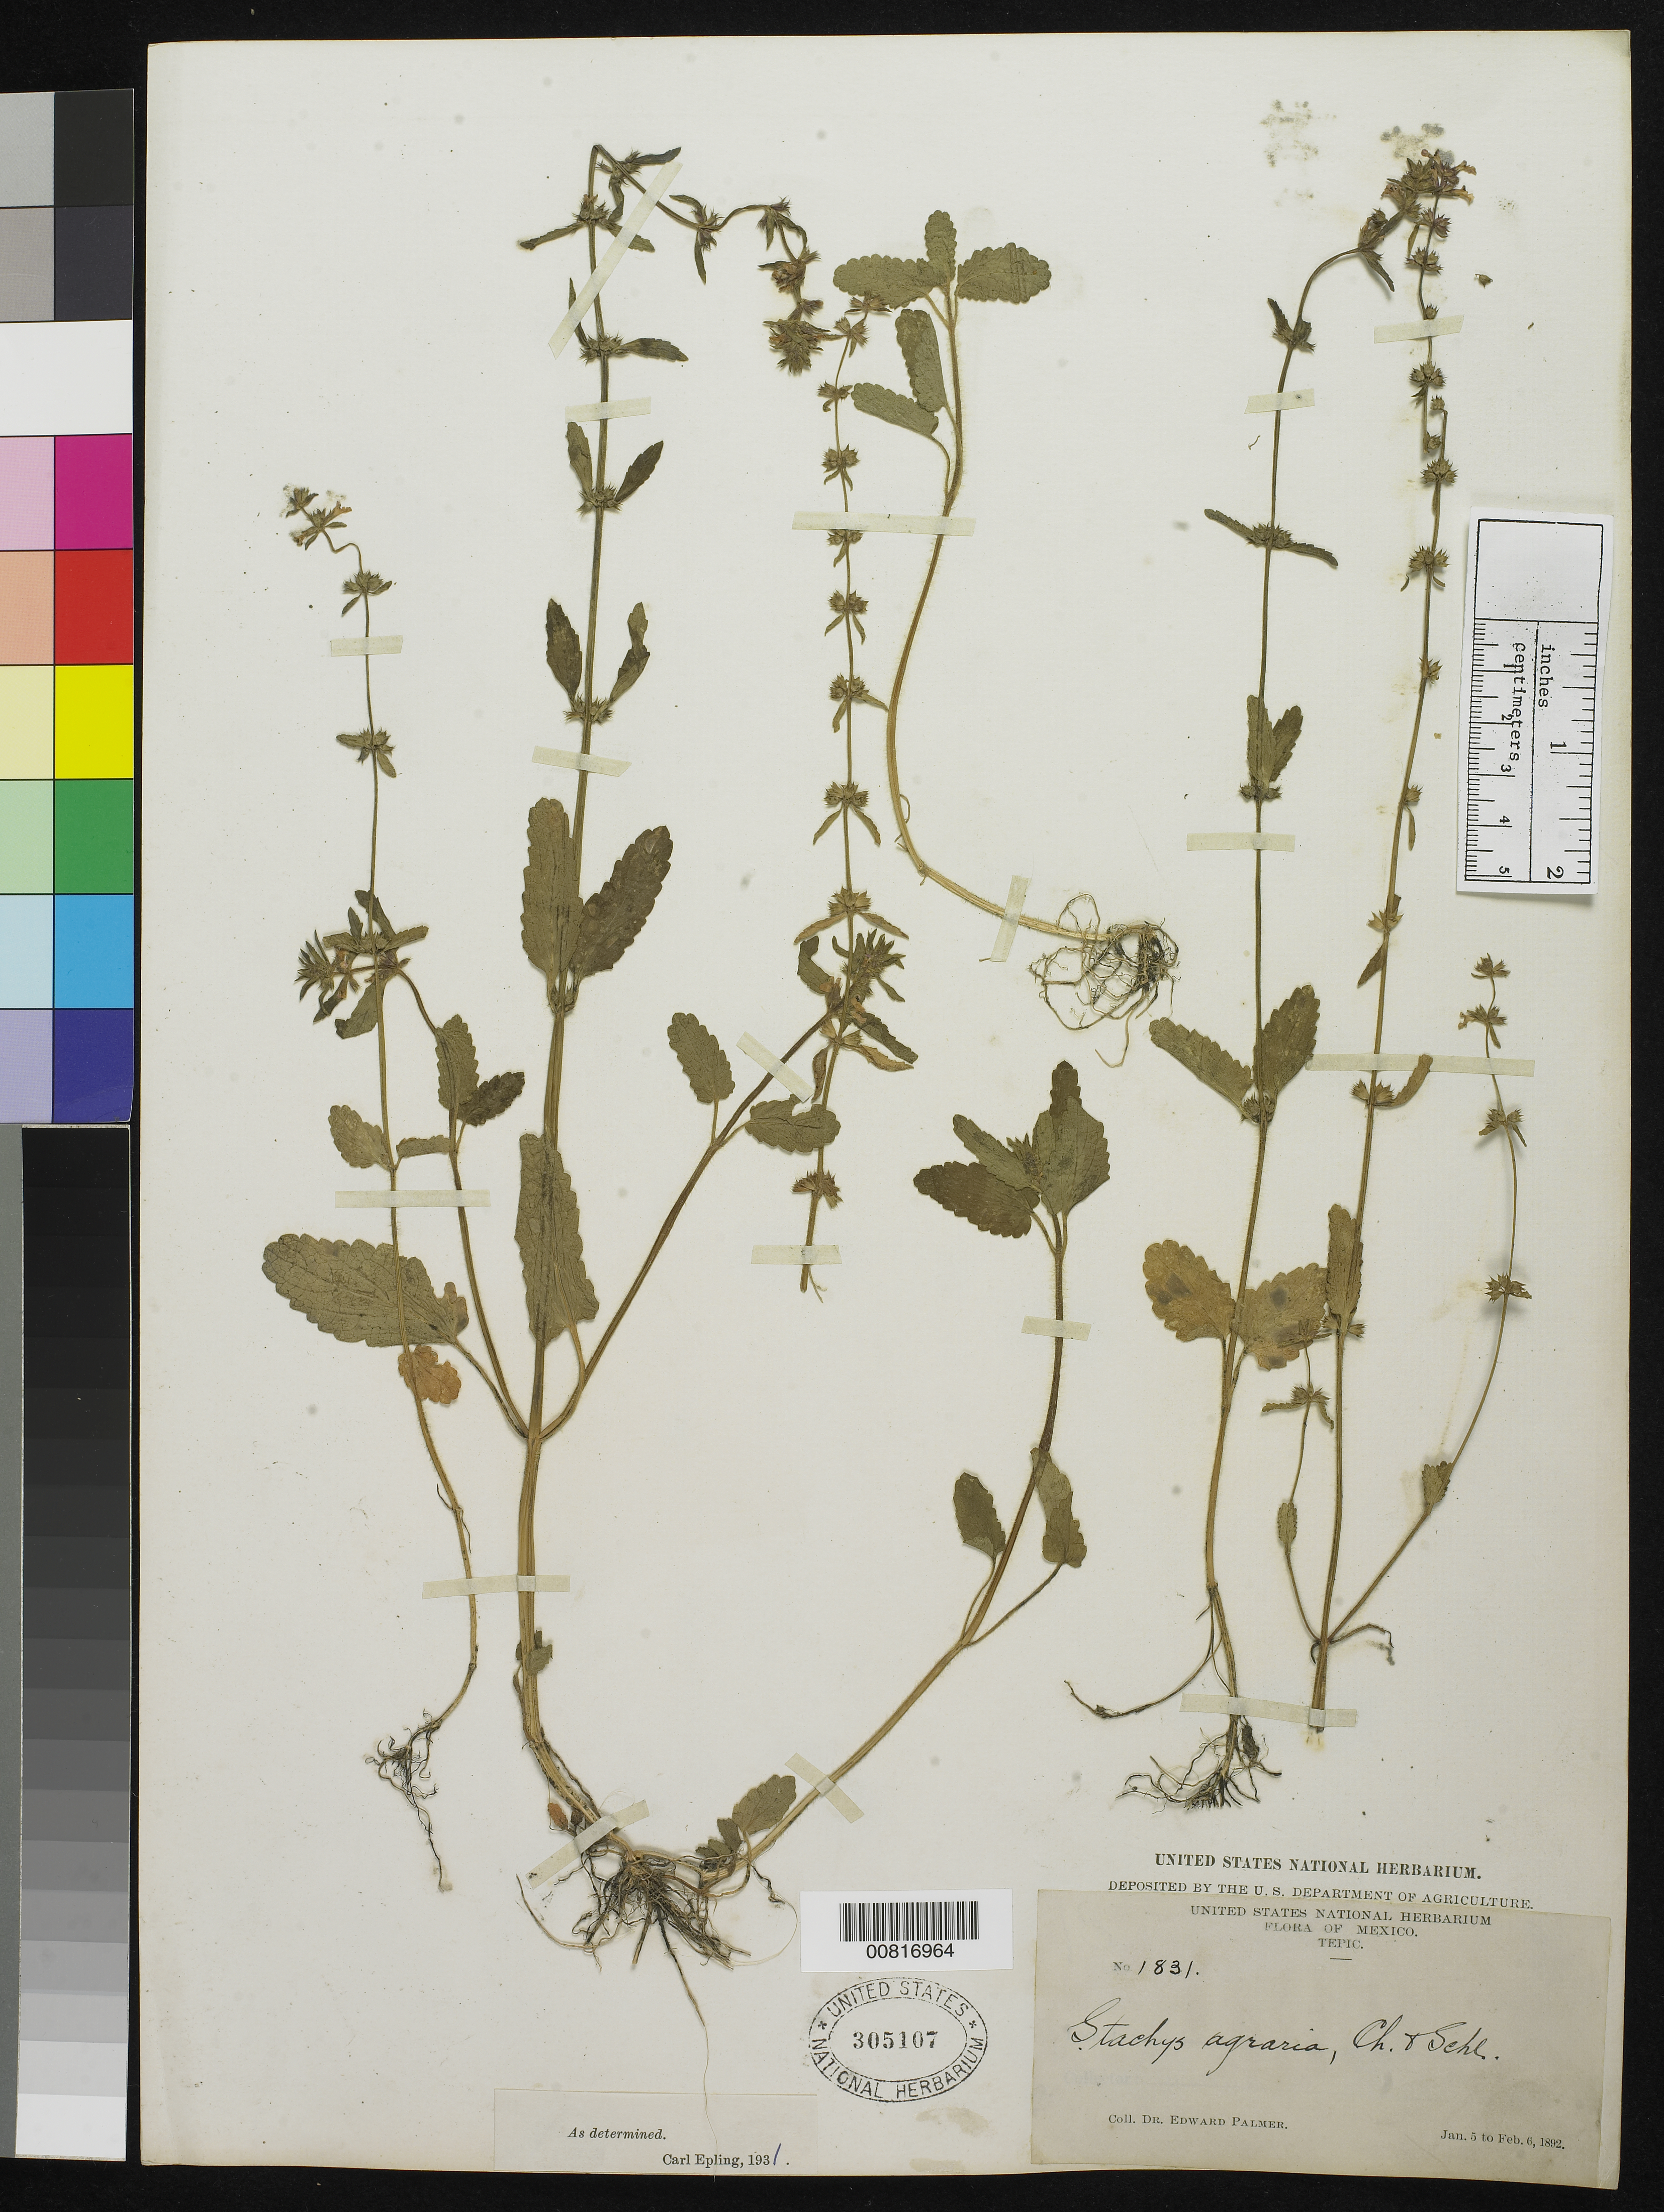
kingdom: Plantae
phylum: Tracheophyta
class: Magnoliopsida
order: Lamiales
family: Lamiaceae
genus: Stachys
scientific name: Stachys agraria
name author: Schltdl. & Cham.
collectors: E. Palmer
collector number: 1831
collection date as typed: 05 Jan 1892 to 06 Feb 1892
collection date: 1892-01-05/1892-02-06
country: Mexico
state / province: Nayarit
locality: Tepic, Nayarit.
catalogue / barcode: US 305107